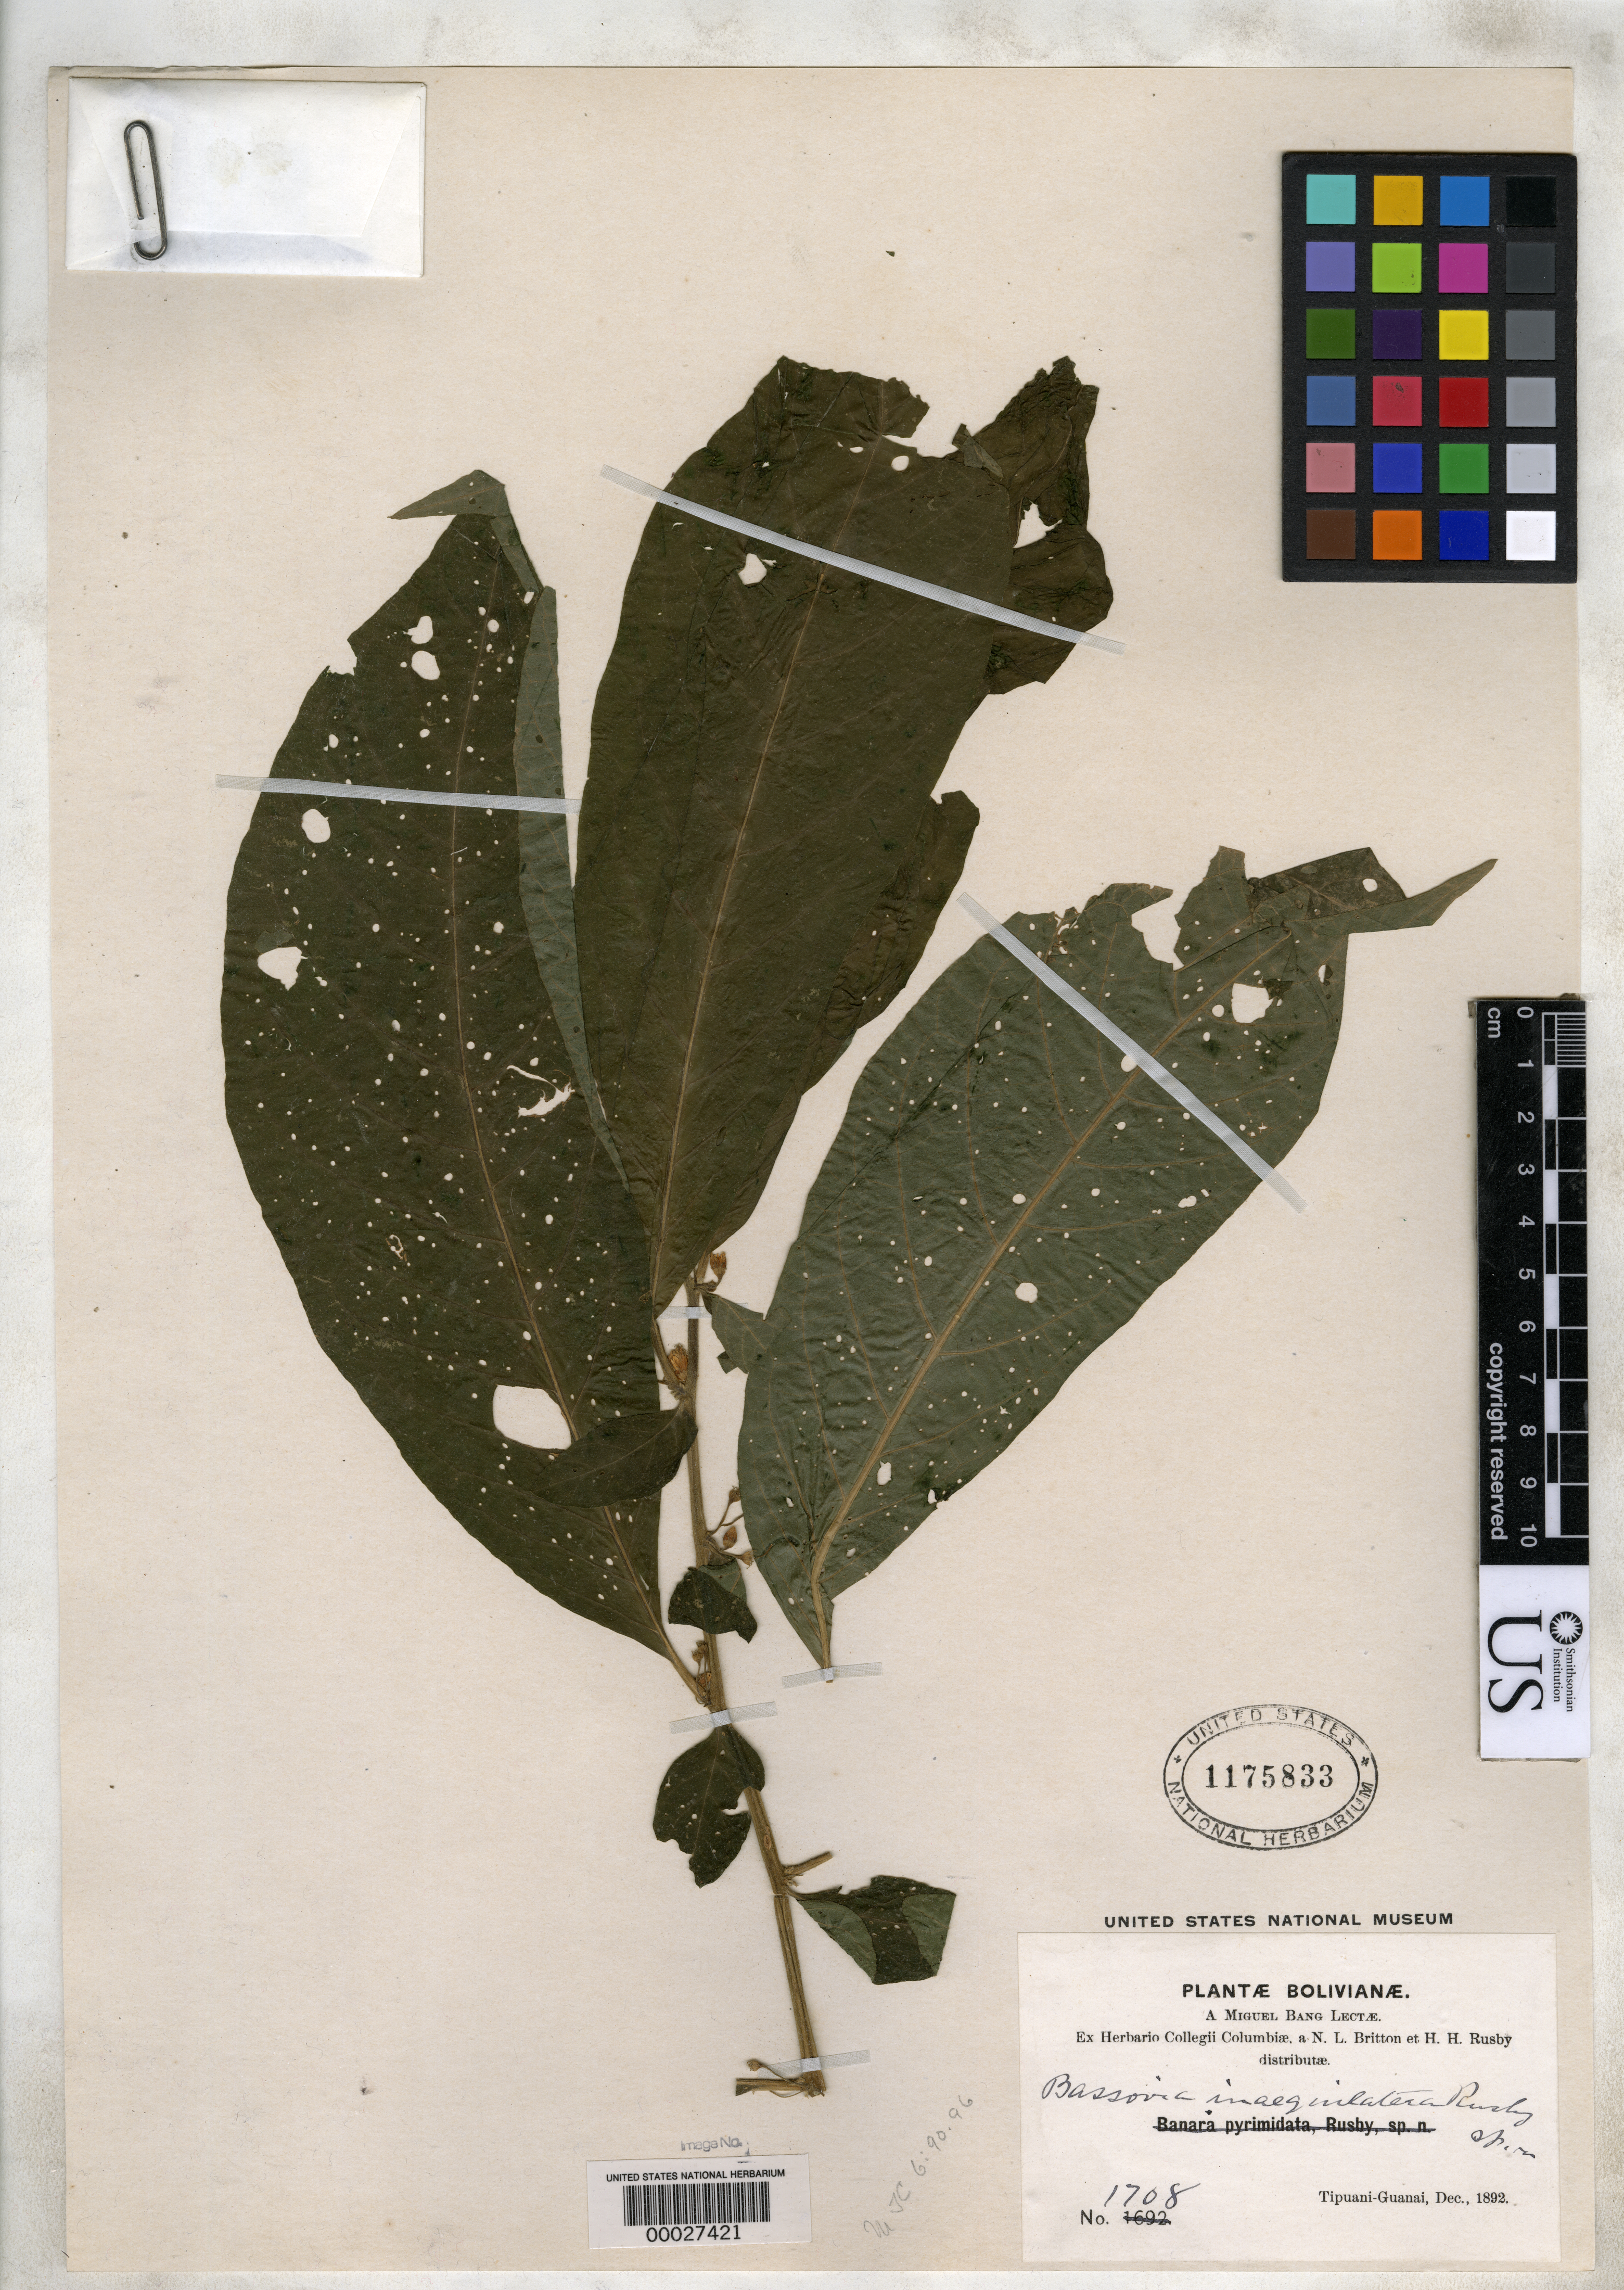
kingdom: Plantae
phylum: Tracheophyta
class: Magnoliopsida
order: Solanales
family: Solanaceae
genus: Bassovia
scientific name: Bassovia inaequilatera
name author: Rusby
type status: Type Collection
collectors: M. Bang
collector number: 1708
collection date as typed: Dec 1892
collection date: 1892-12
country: Bolivia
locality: Tipuani - Guanai.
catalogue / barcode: US 1175833